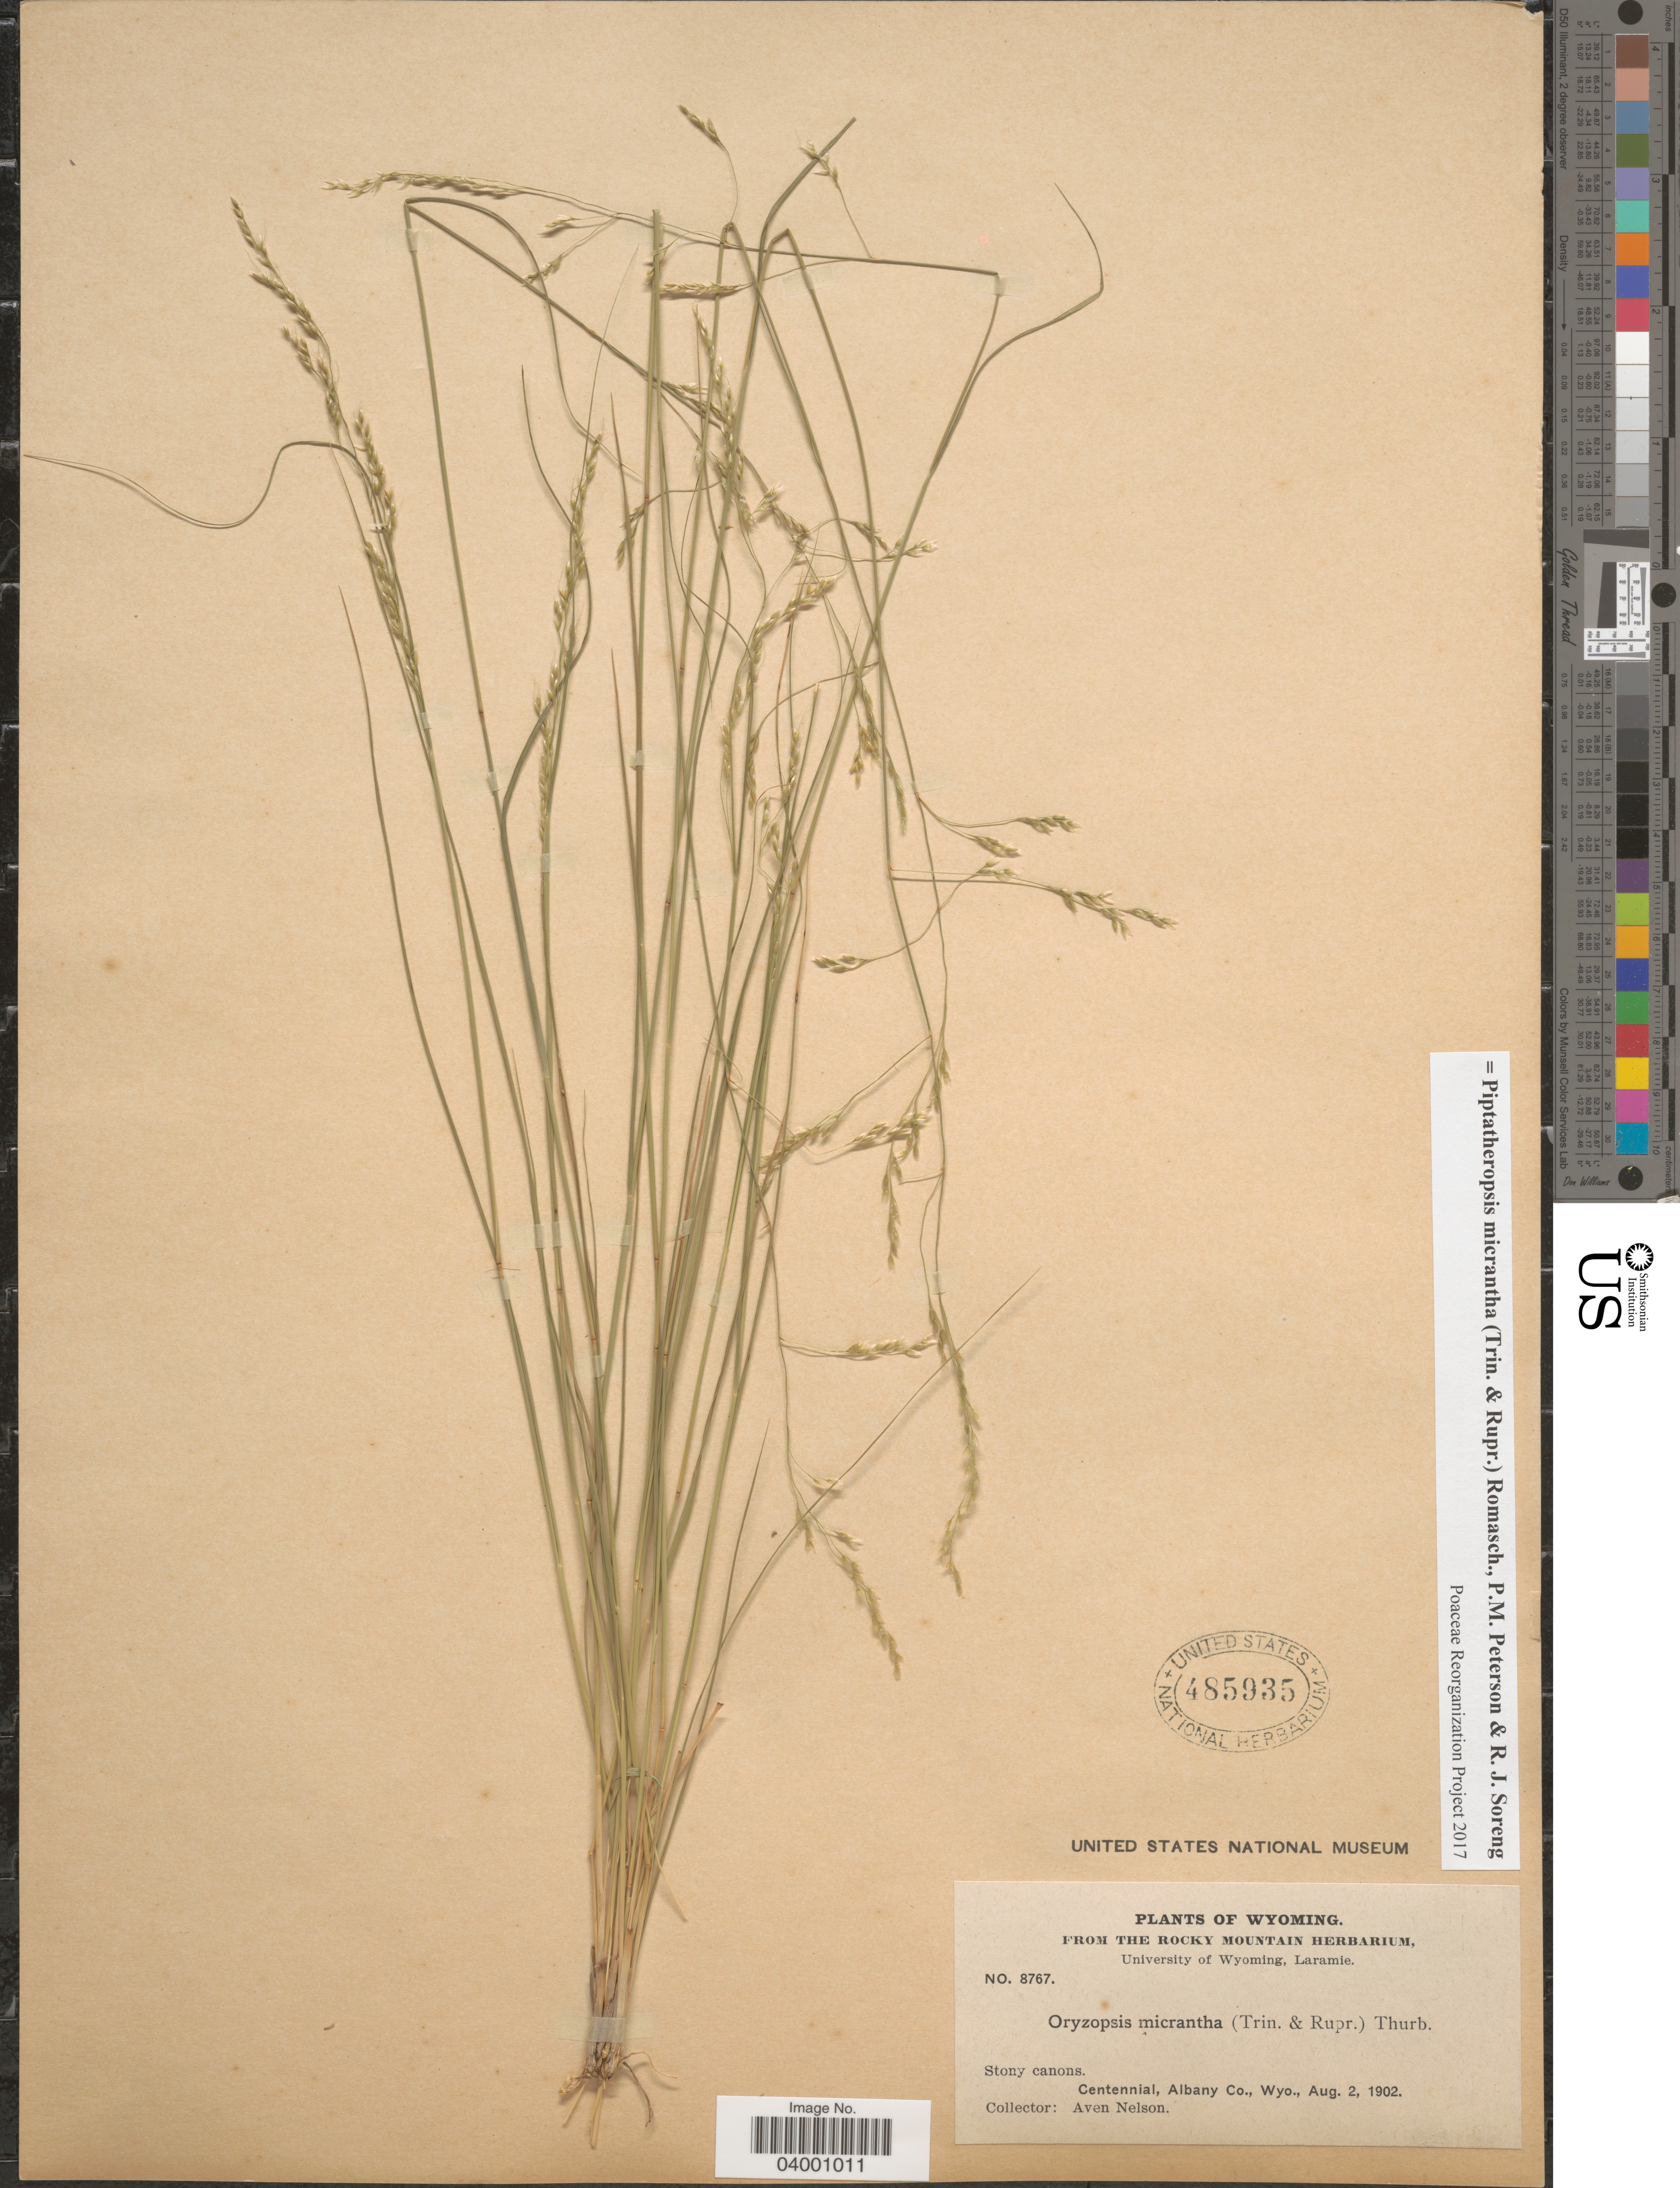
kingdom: Plantae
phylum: Tracheophyta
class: Liliopsida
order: Poales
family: Poaceae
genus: Piptatheropsis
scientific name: Piptatheropsis micrantha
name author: (Trin. & Rupr.) Romasch.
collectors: A. Nelson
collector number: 8767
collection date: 1902-08-02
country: United States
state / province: Wyoming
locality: Centennial, Albany Co.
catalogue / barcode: US 485935